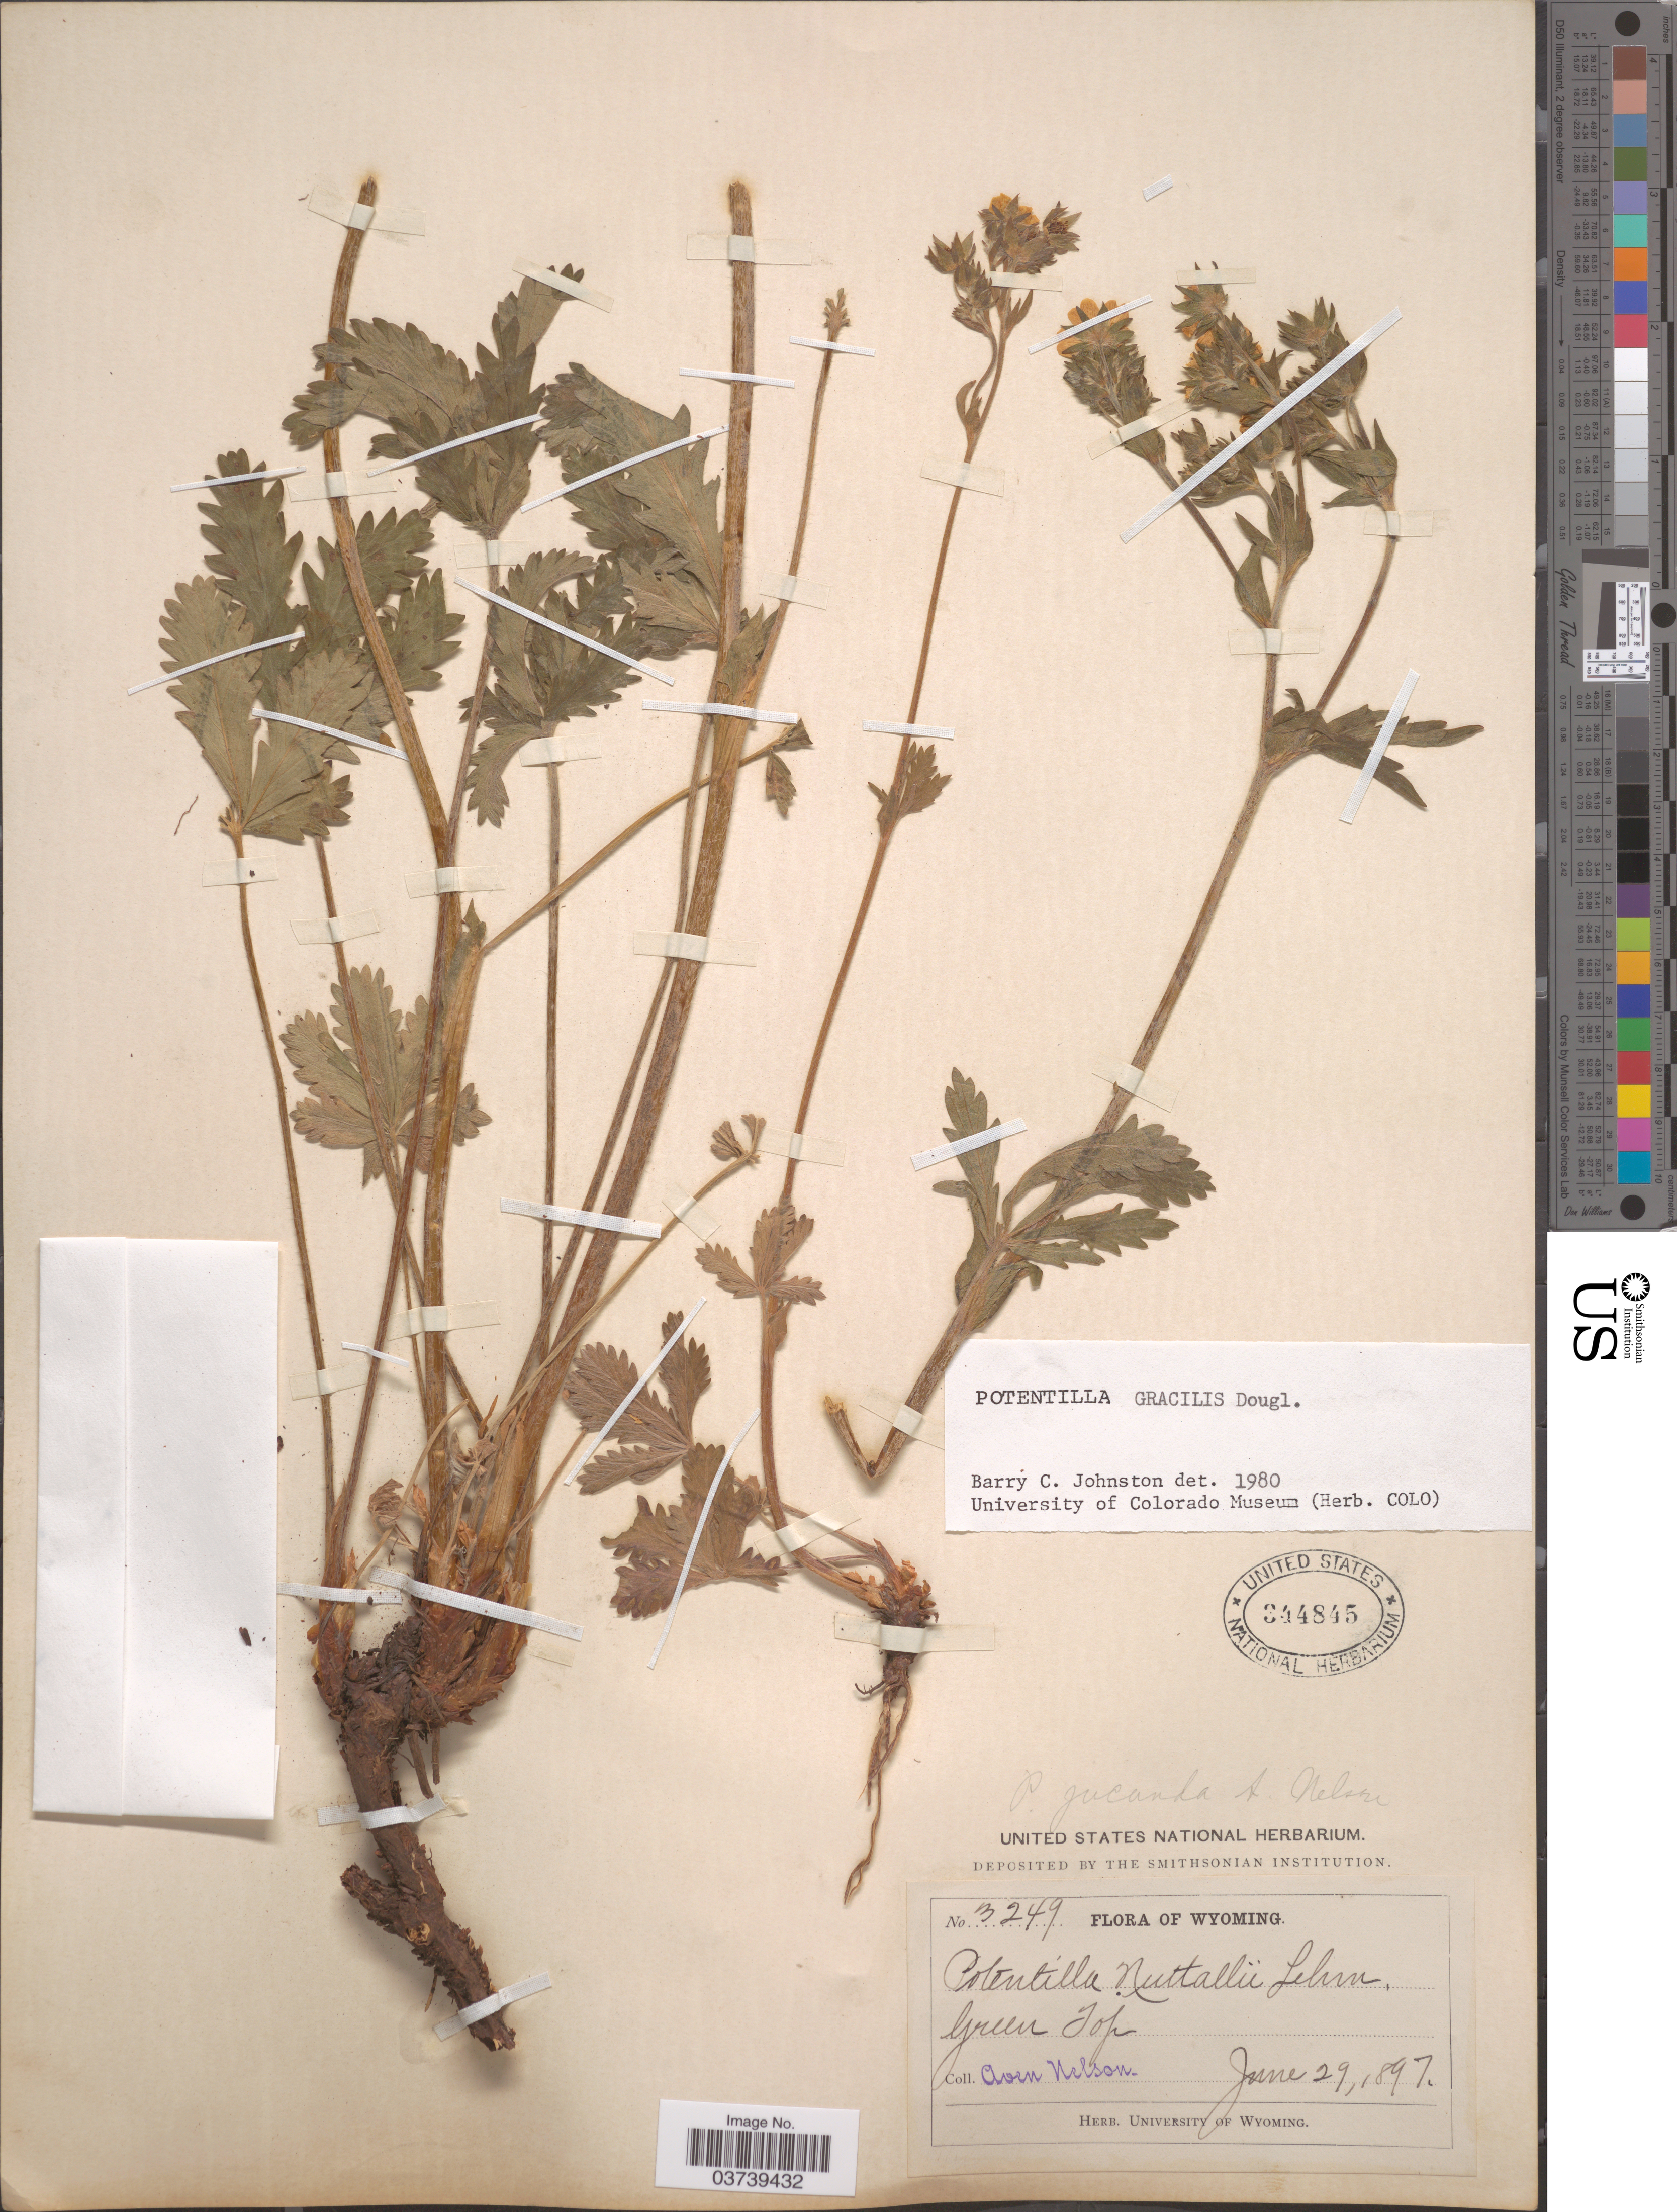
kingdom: Plantae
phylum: Tracheophyta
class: Magnoliopsida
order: Rosales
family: Rosaceae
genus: Potentilla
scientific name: Potentilla gracilis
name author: Douglas ex Hook.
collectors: A. Nelson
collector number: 3249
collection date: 1897-06-29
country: United States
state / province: Wyoming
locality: Green Top.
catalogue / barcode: US 344845